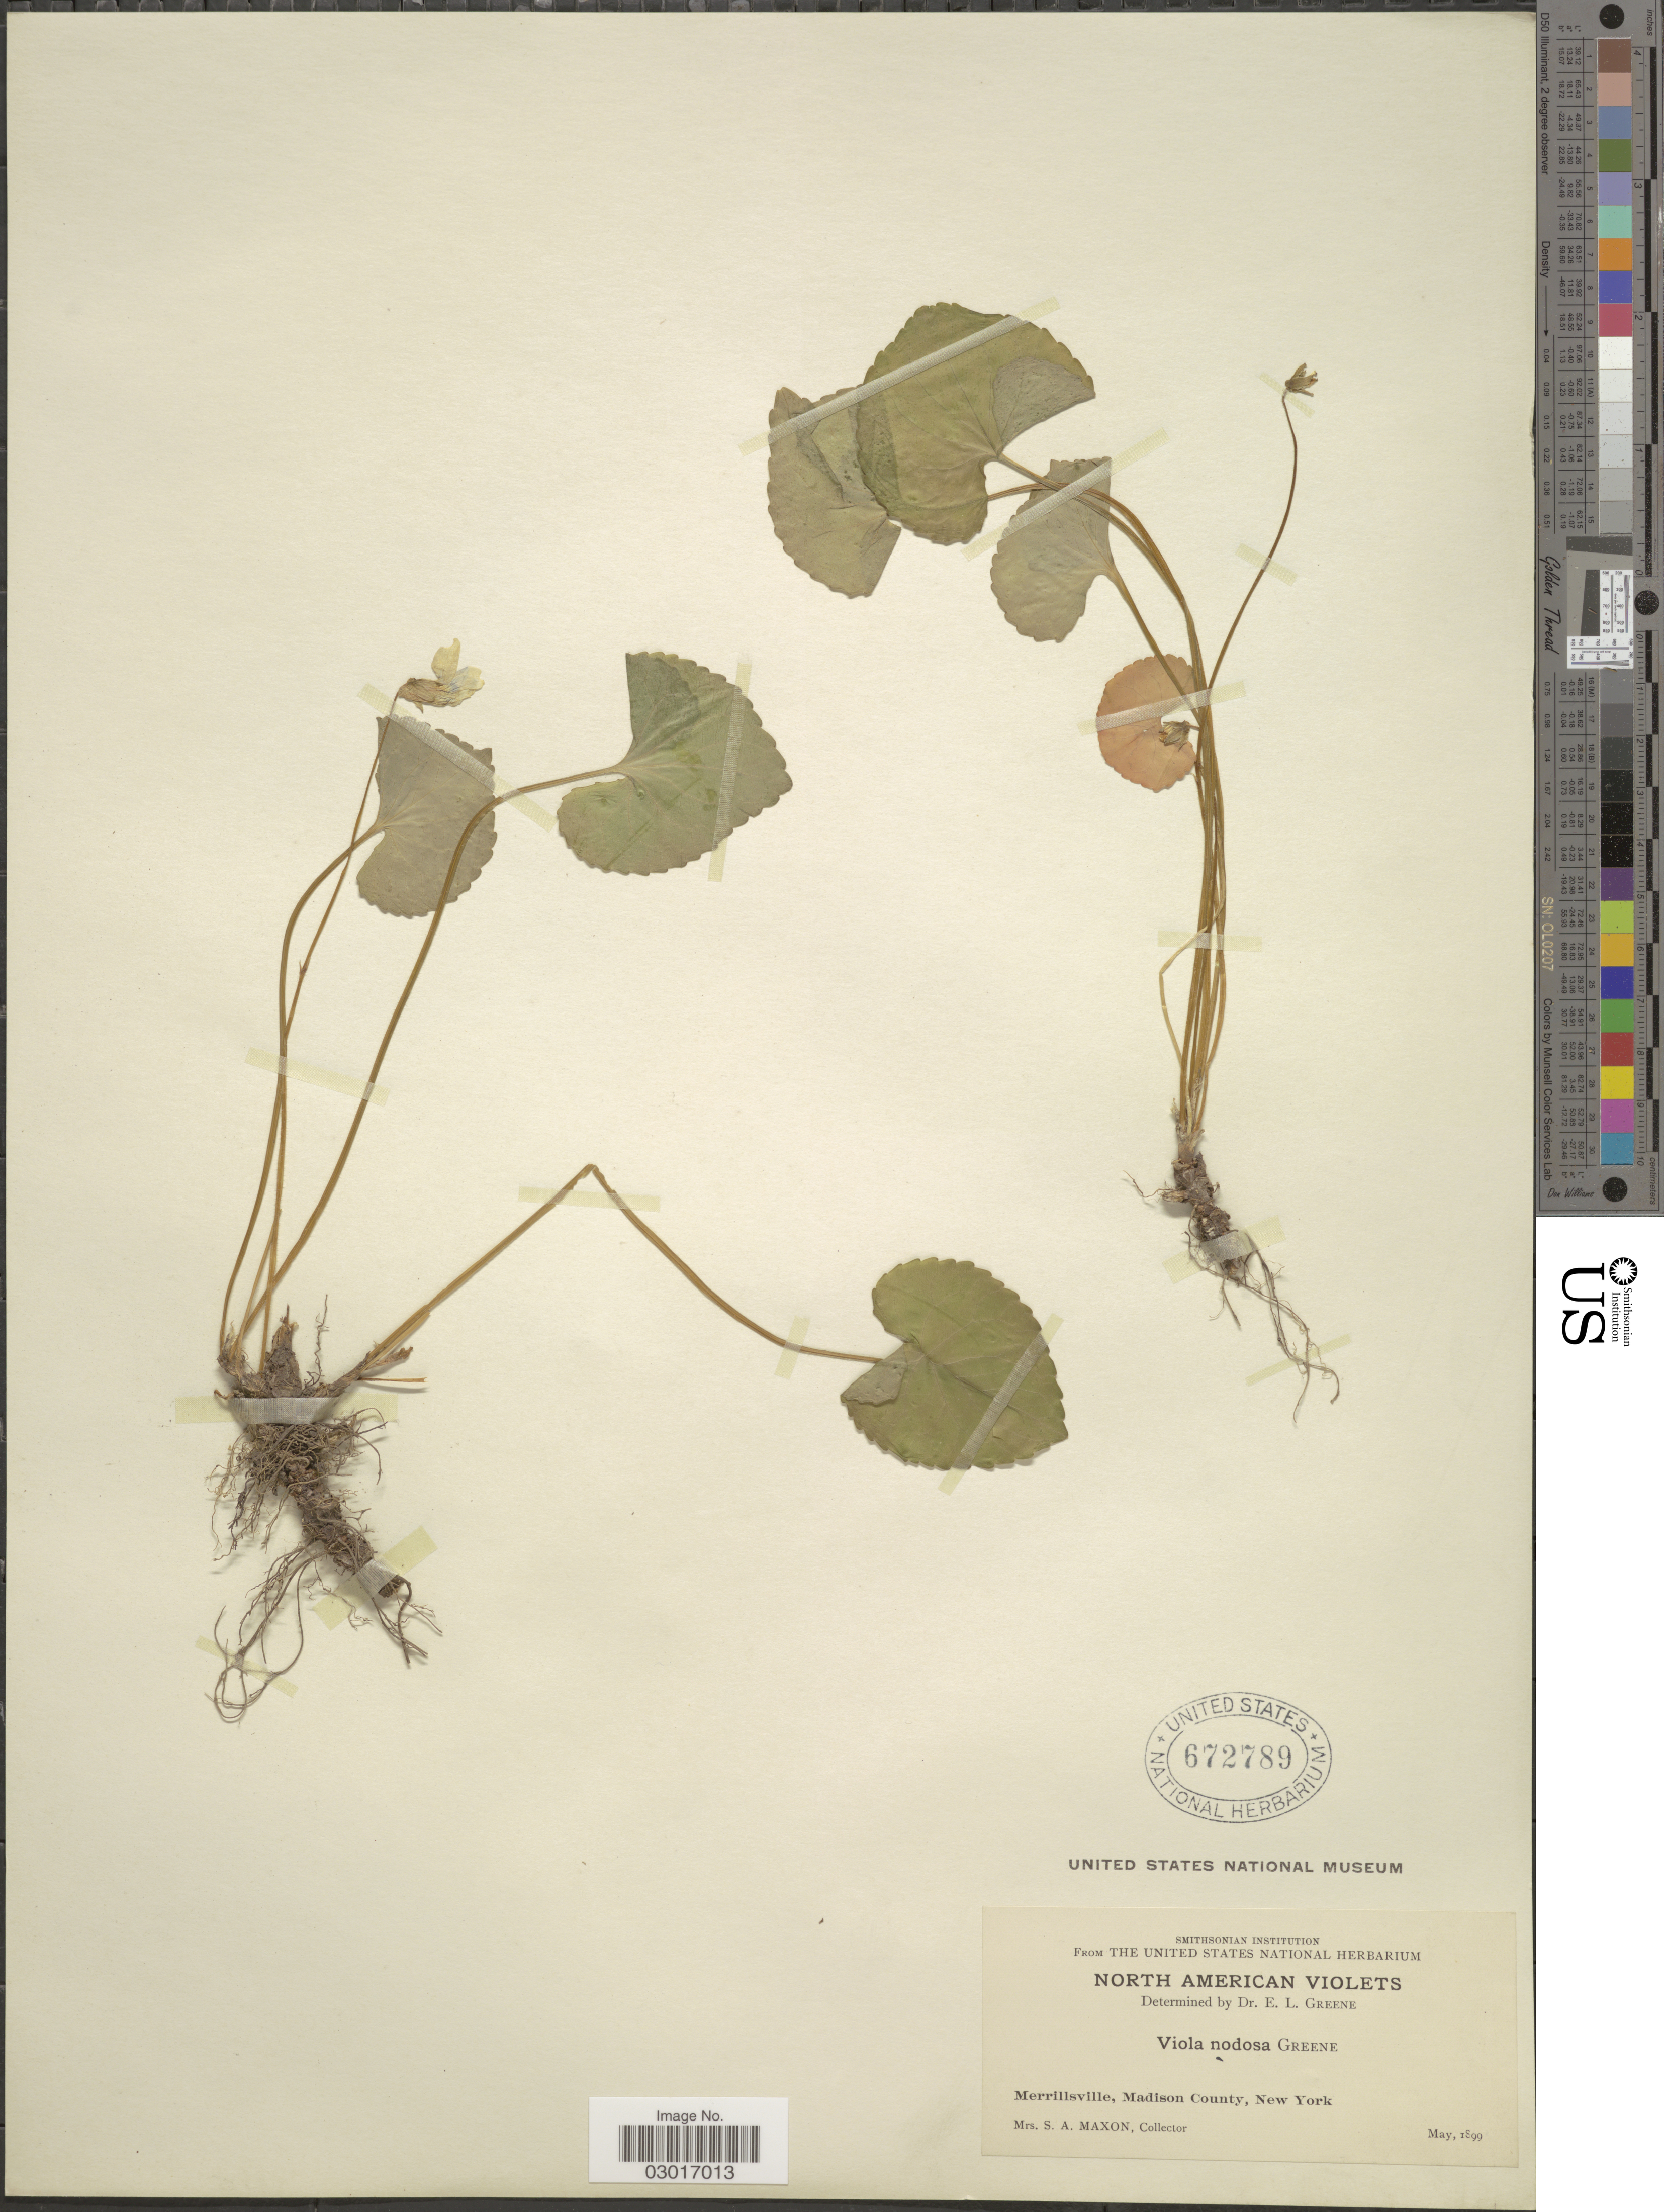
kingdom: Plantae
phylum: Tracheophyta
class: Magnoliopsida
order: Malpighiales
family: Violaceae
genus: Viola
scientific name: Viola sororia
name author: Willd.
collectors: S. Maxon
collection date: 1899-05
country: United States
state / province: New York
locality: Merrillsville, Madison County.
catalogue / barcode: US 672789